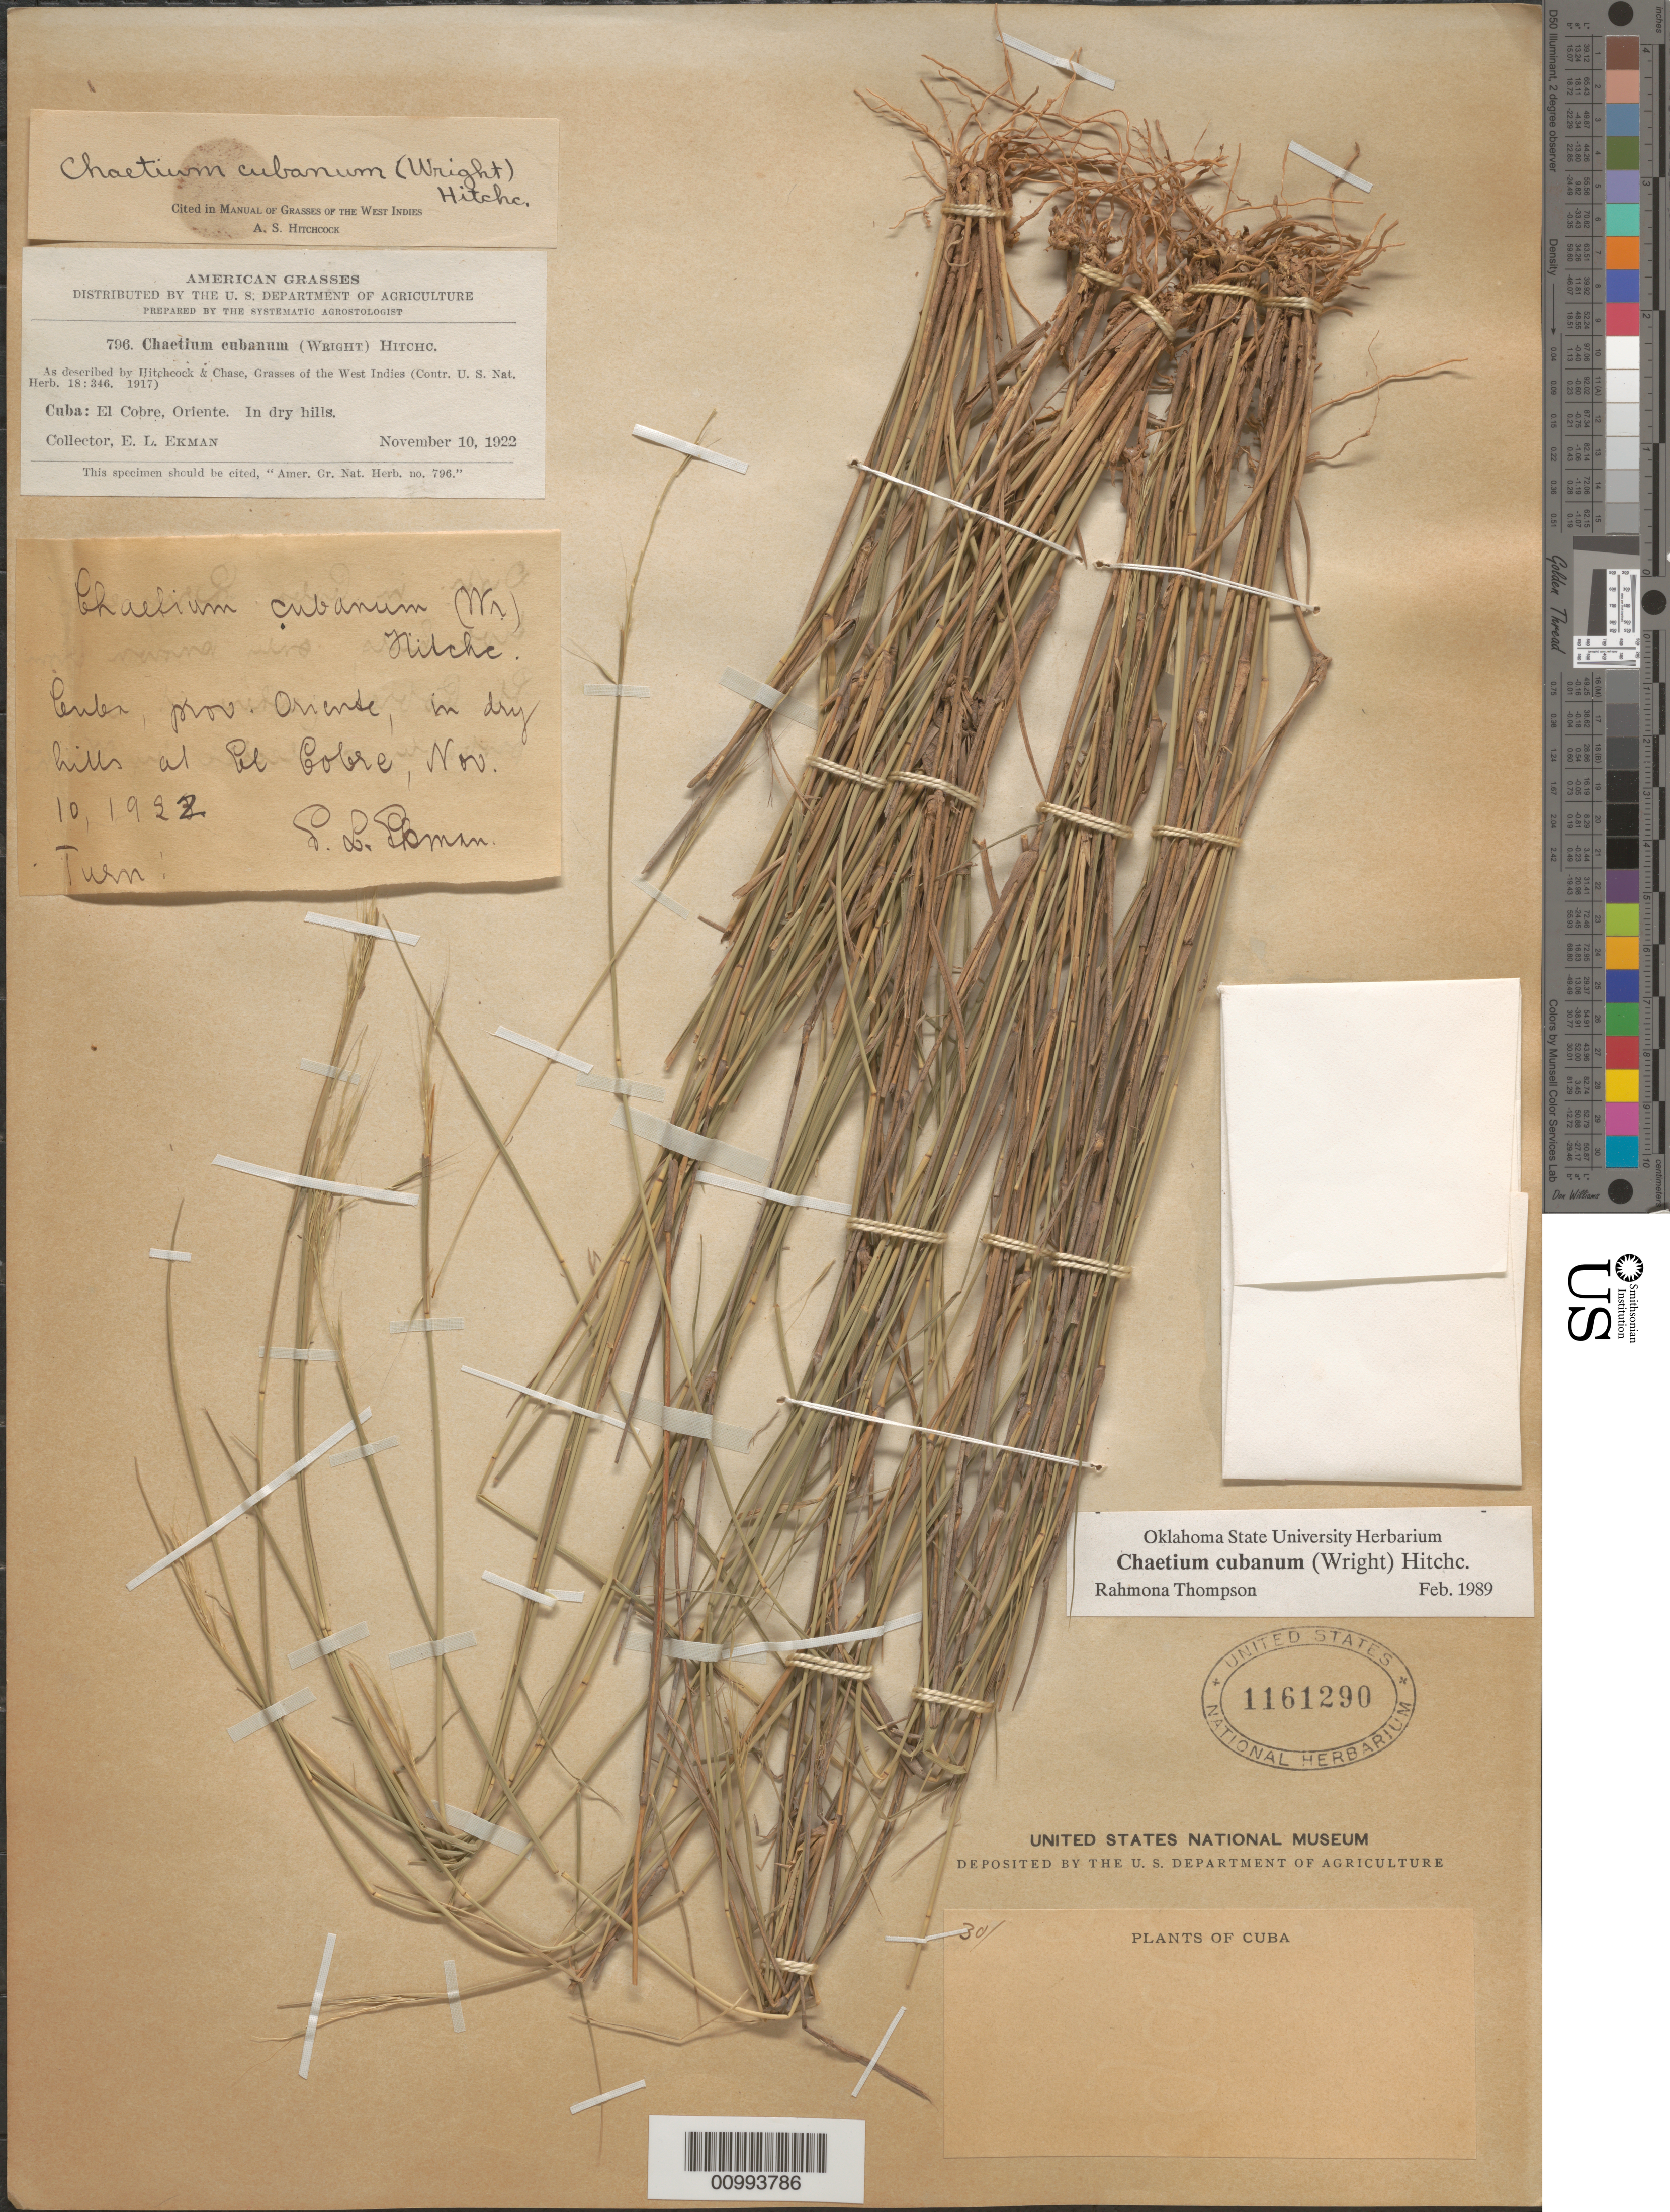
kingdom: Plantae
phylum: Tracheophyta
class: Liliopsida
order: Poales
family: Poaceae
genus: Chaetium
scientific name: Chaetium cubanum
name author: (C. Wright) Hitchc.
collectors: E. L. Ekman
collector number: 796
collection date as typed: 10 Nov 1922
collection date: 1922-11-10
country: Cuba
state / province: Santiago de Cuba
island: Cuba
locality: El Cobre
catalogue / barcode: US 1161290